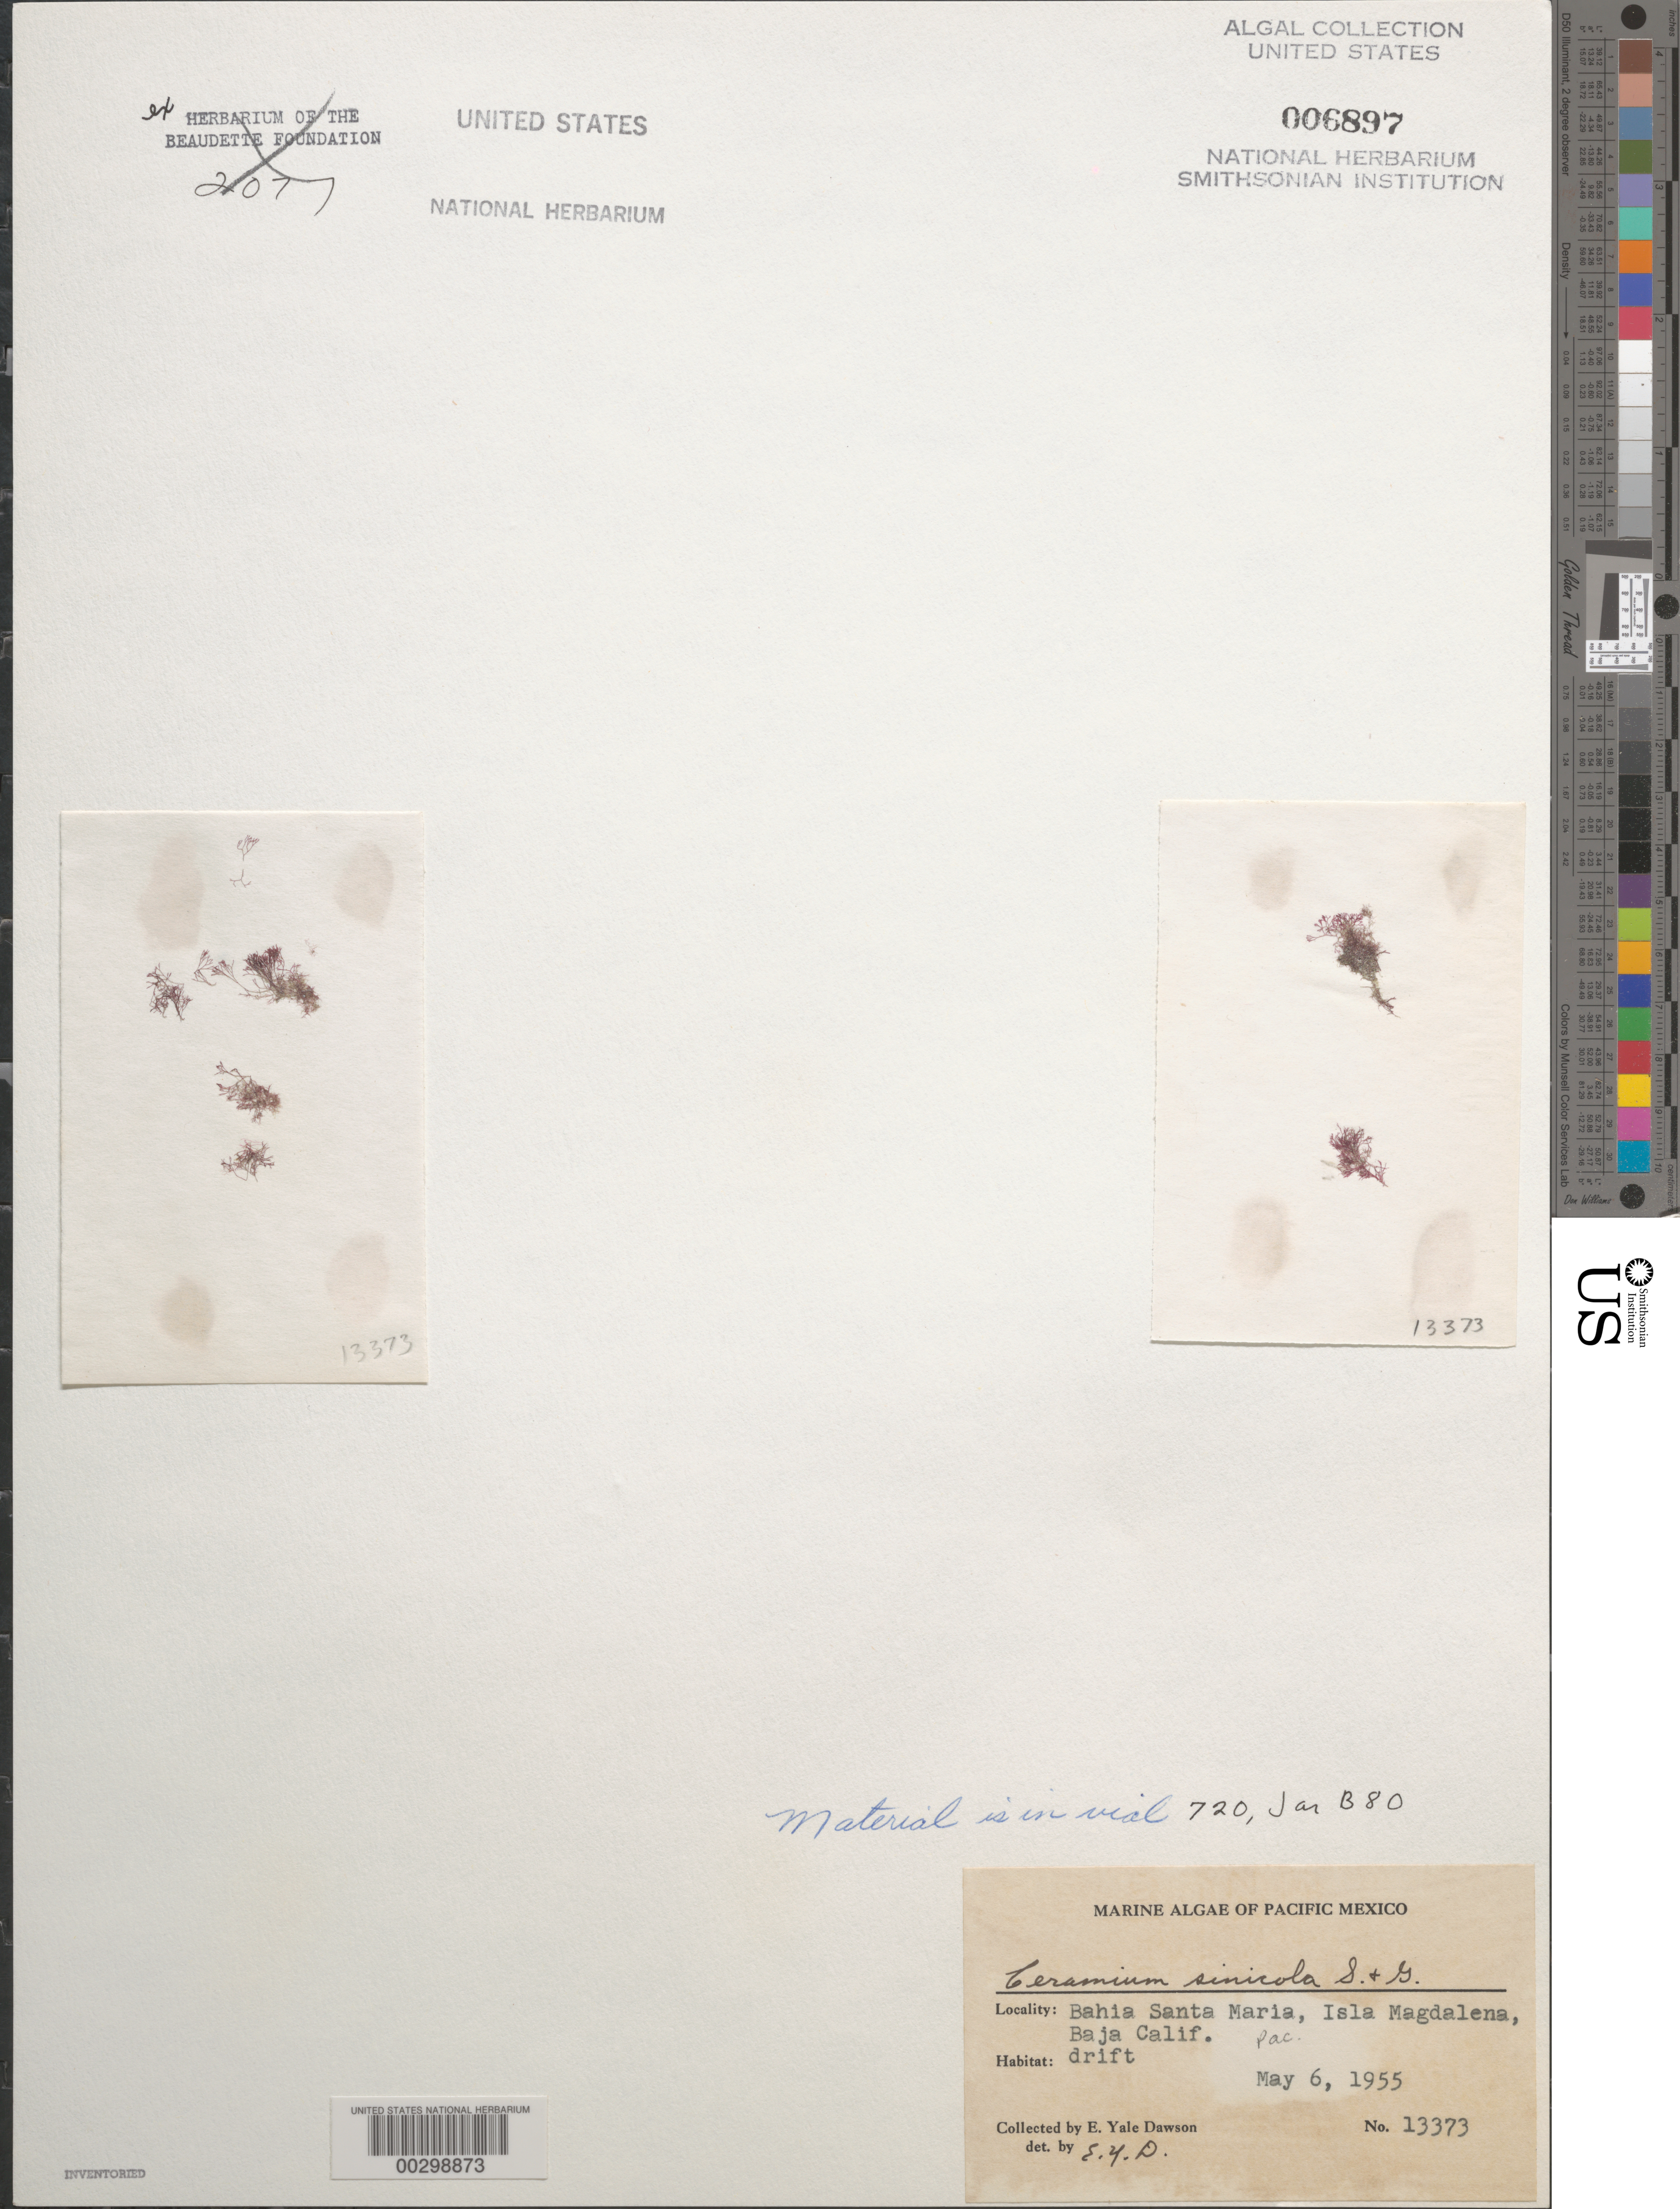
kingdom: Plantae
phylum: Rhodophyta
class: Florideophyceae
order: Ceramiales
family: Ceramiaceae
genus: Ceramium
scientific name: Ceramium sinicola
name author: Setch. & N.L. Gardner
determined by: Dawson, E. Y.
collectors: E. Y. Dawson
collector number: EYD 13373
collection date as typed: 06 May 1955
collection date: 1955-05-06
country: Mexico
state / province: Baja California Sur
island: Isla Magdalena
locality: Bahia Santa Maria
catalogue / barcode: US 6897